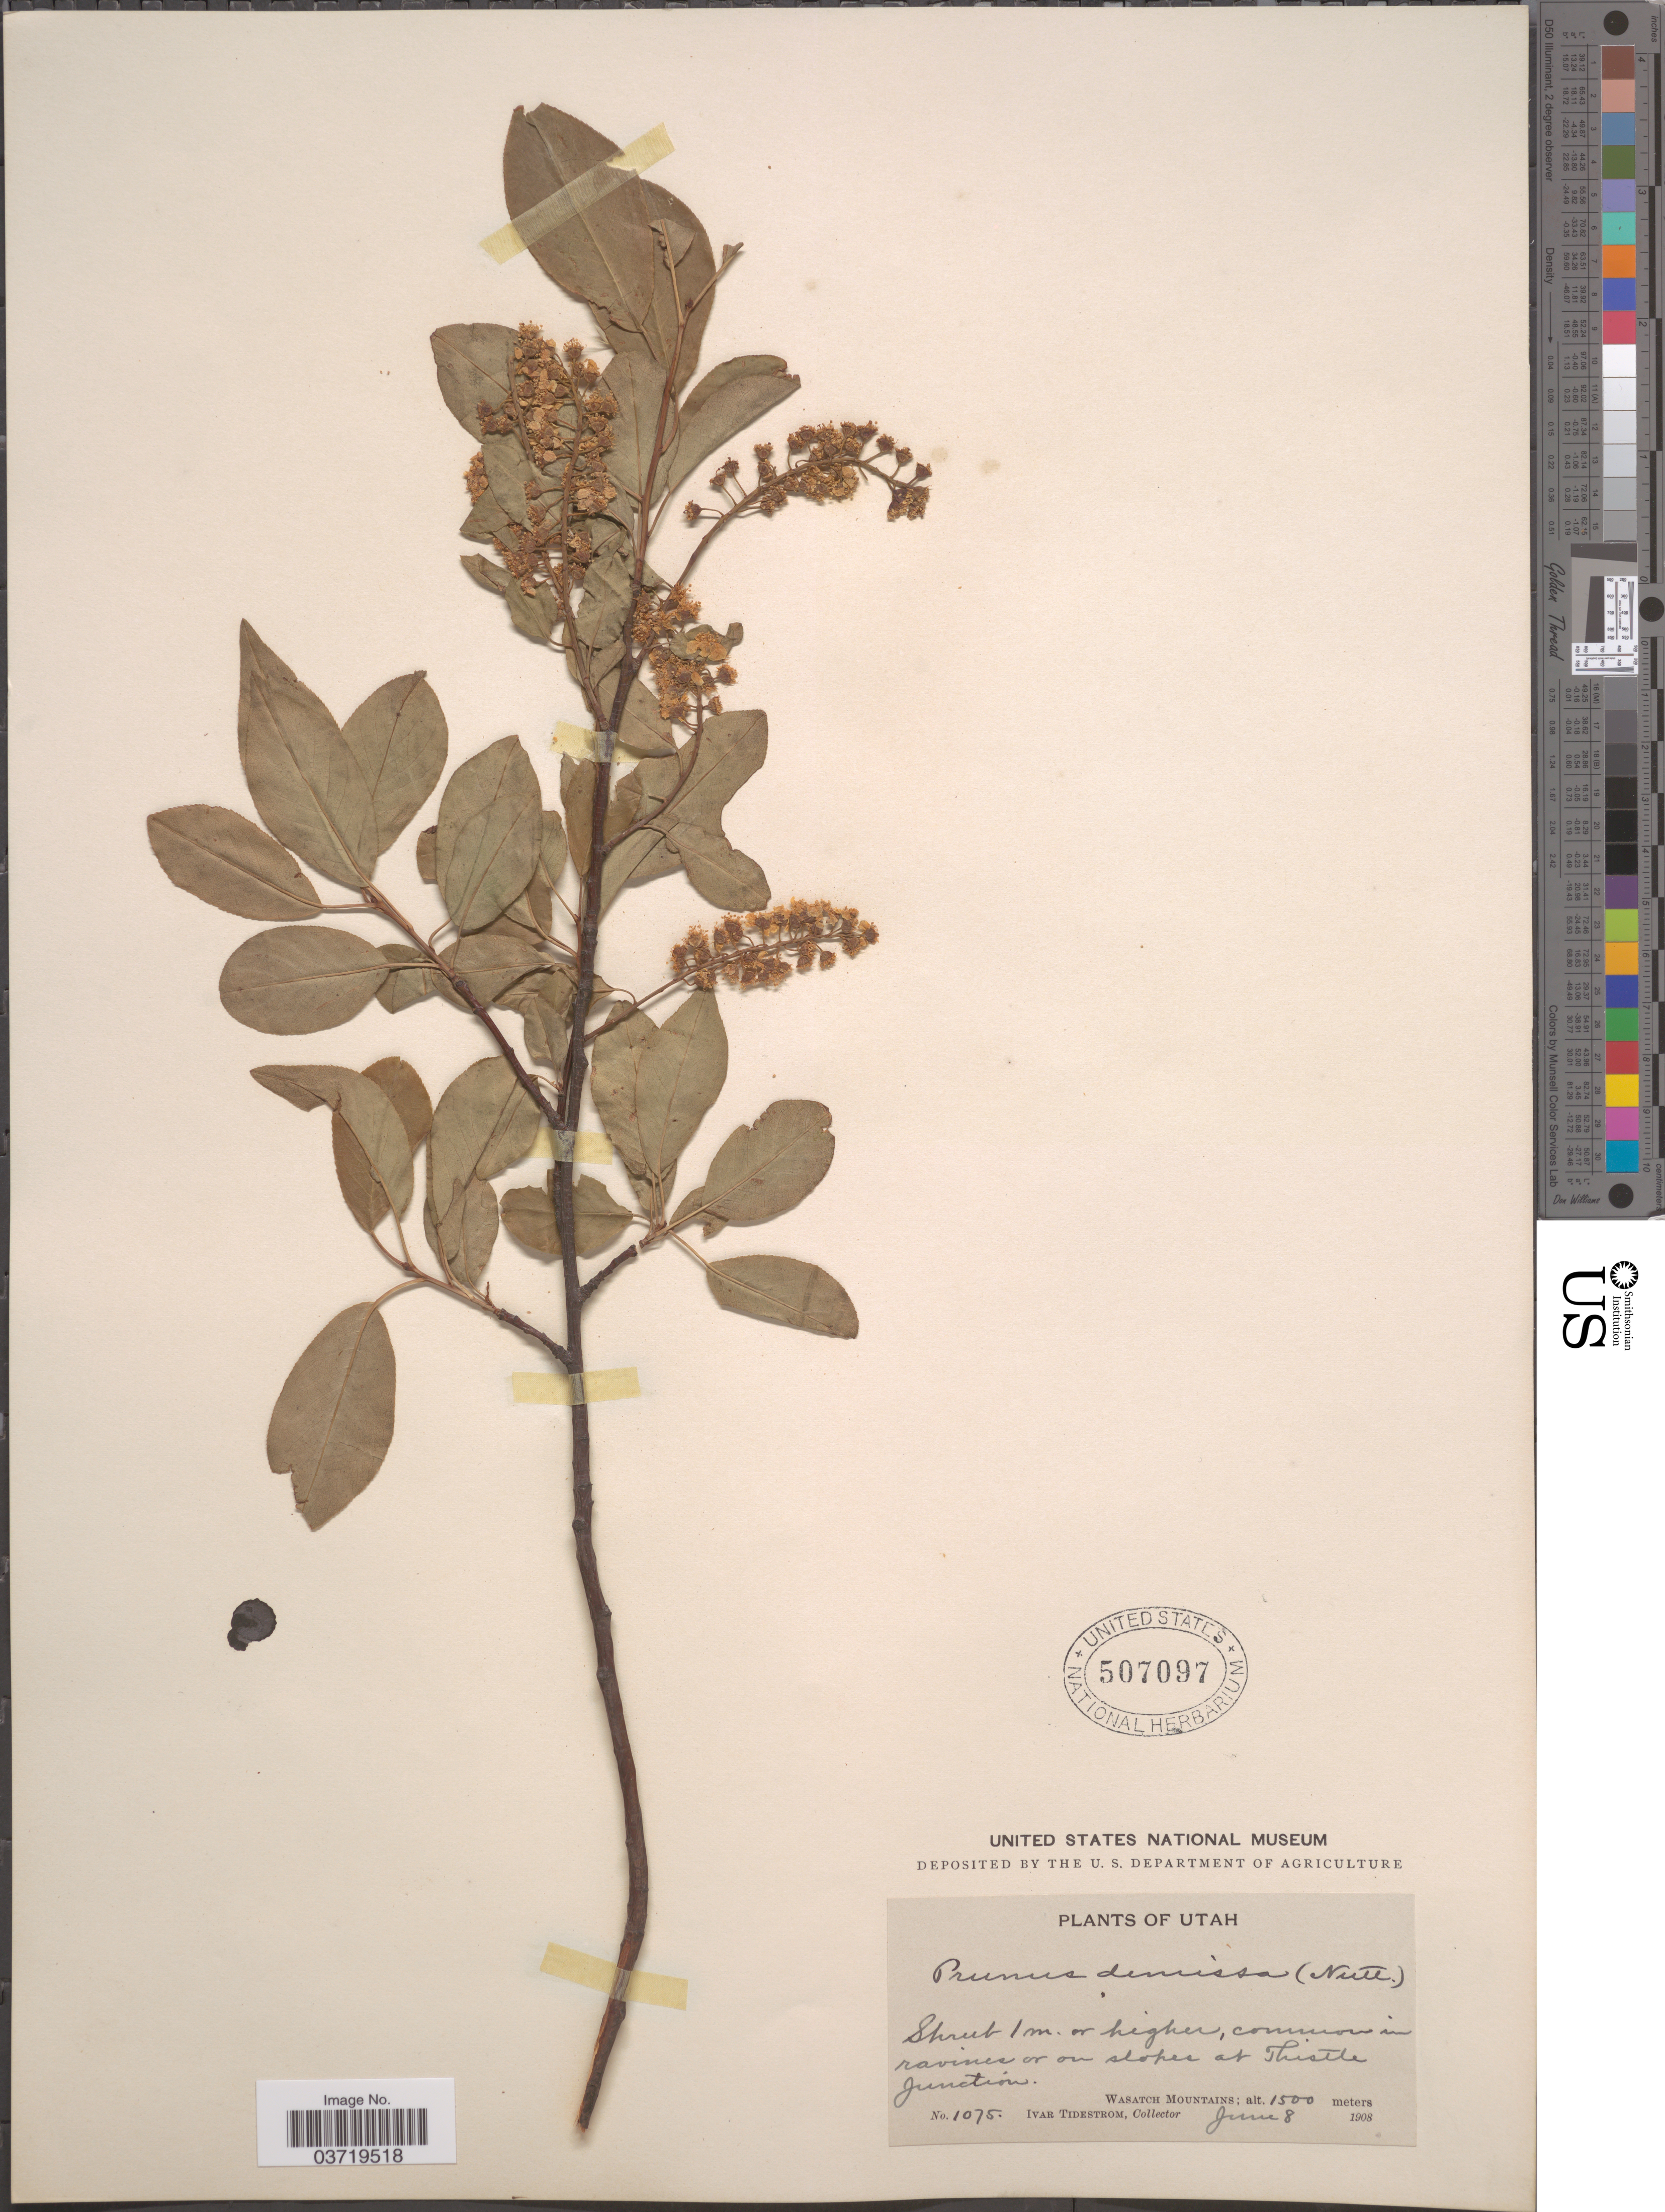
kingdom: Plantae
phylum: Tracheophyta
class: Magnoliopsida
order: Rosales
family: Rosaceae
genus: Prunus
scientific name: Prunus virginiana var. demissa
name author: (Nutt.) Torr.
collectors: I. F. Tidestrom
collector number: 1075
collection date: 1908-06-08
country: United States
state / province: Utah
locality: On slopes at Thistle Junction. Wasatch Mountains.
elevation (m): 1500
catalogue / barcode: US 507097